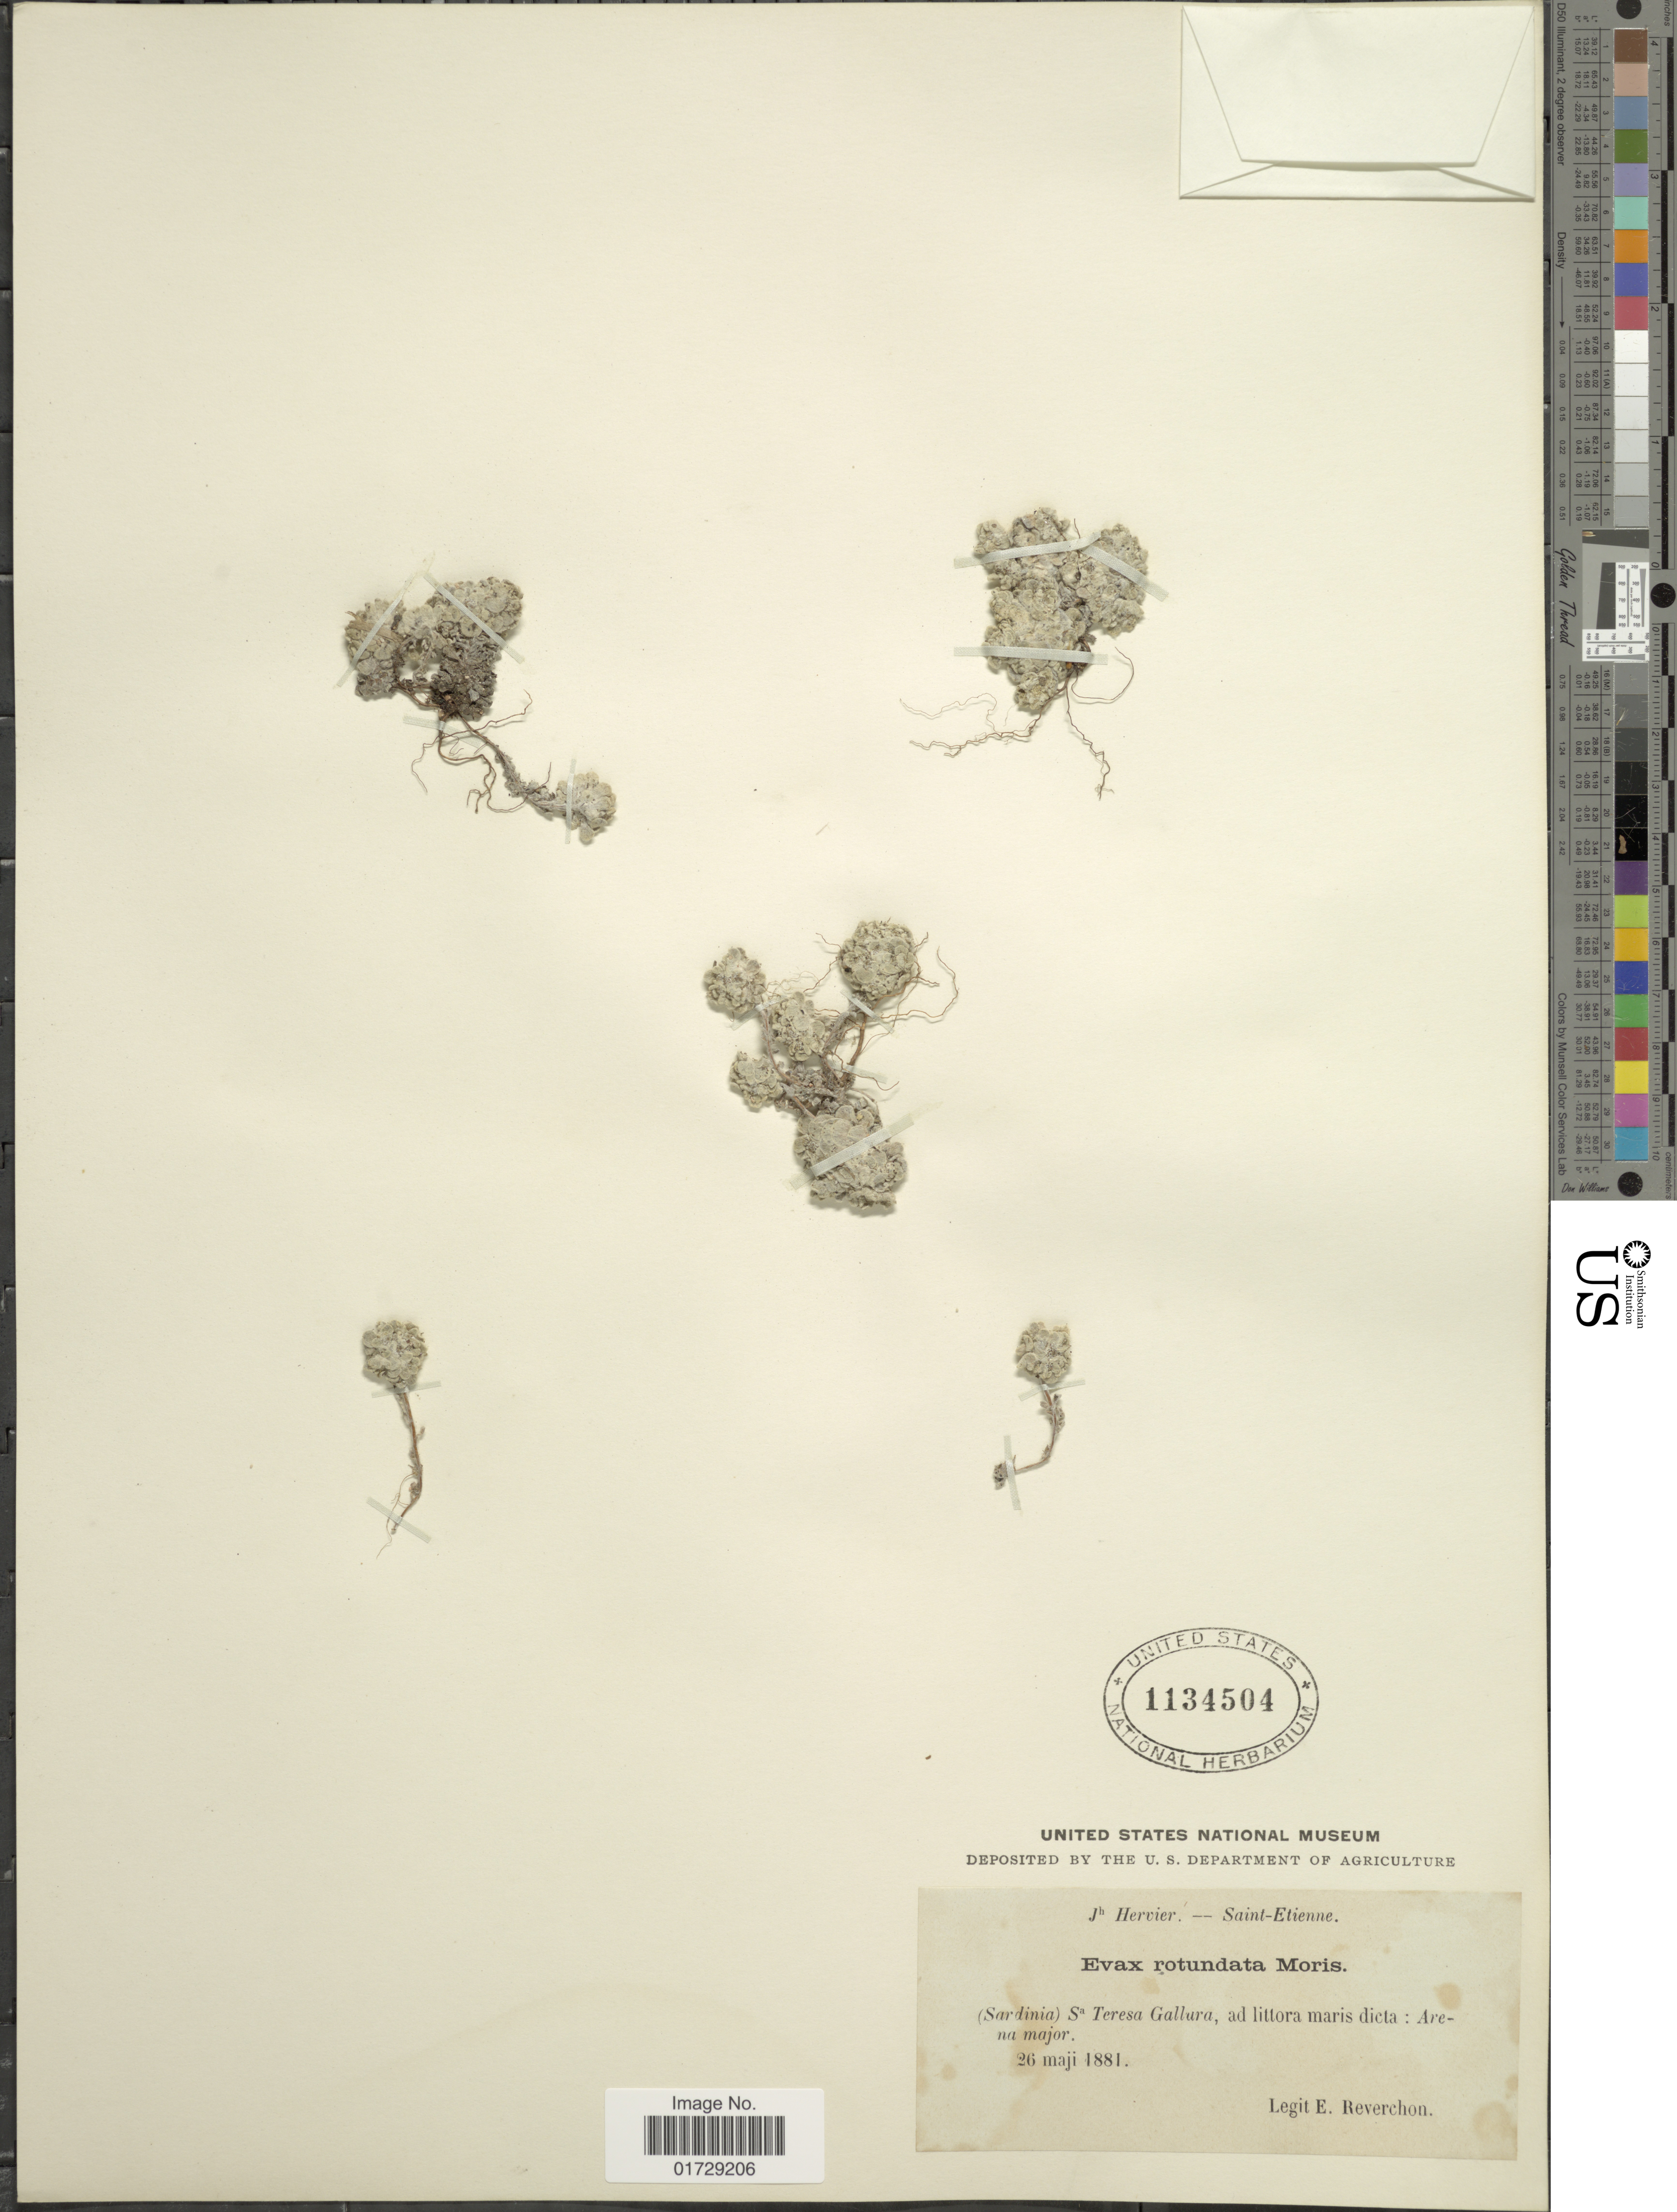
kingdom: Plantae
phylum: Tracheophyta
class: Magnoliopsida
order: Asterales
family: Asteraceae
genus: Evax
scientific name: Evax rotundata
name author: Moris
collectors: E. Reverchon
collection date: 1881-05-26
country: Italy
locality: (Sardinia) Sa Teresa Gallura, ad littora maris dieta: Arena Major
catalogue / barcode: US 1134504